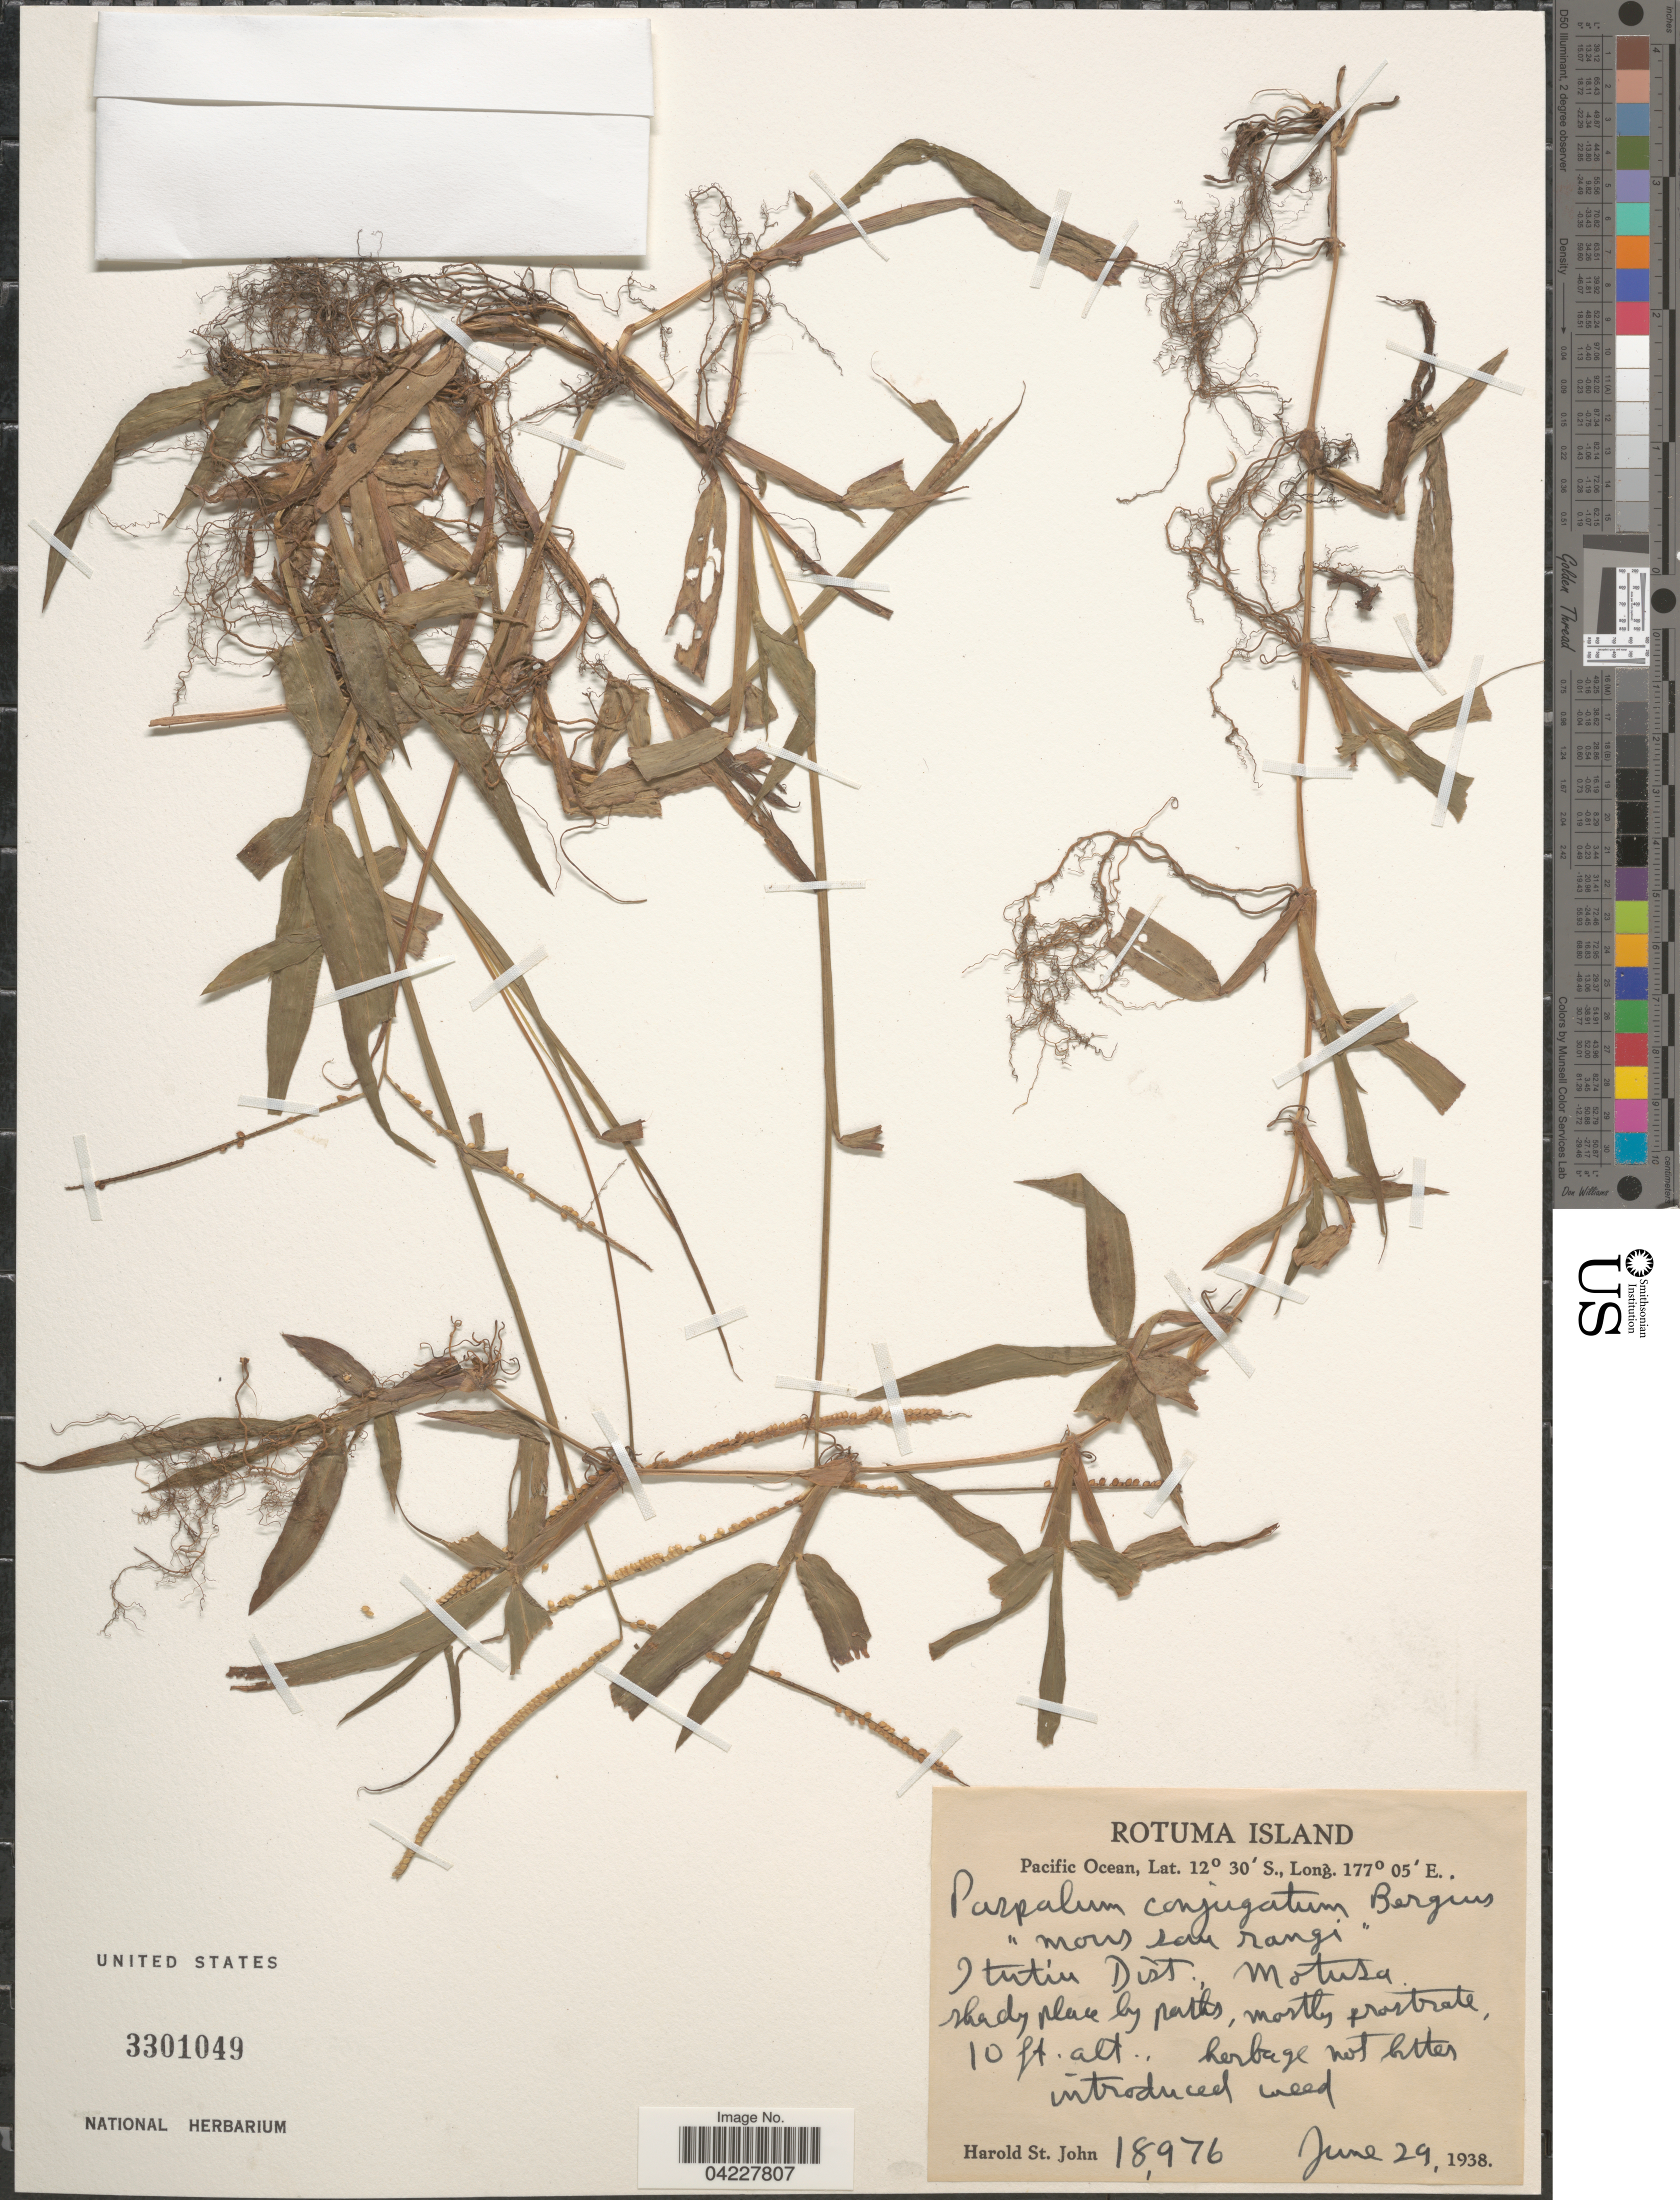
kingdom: Plantae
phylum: Tracheophyta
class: Liliopsida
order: Poales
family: Poaceae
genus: Paspalum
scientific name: Paspalum conjugatum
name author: P.J. Bergius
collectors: H. St. John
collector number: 18976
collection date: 1938-06-29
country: Fiji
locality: Rotuma Island. Pacific Ocean. Itutiu Dist., Motusa.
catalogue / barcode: US 3301049